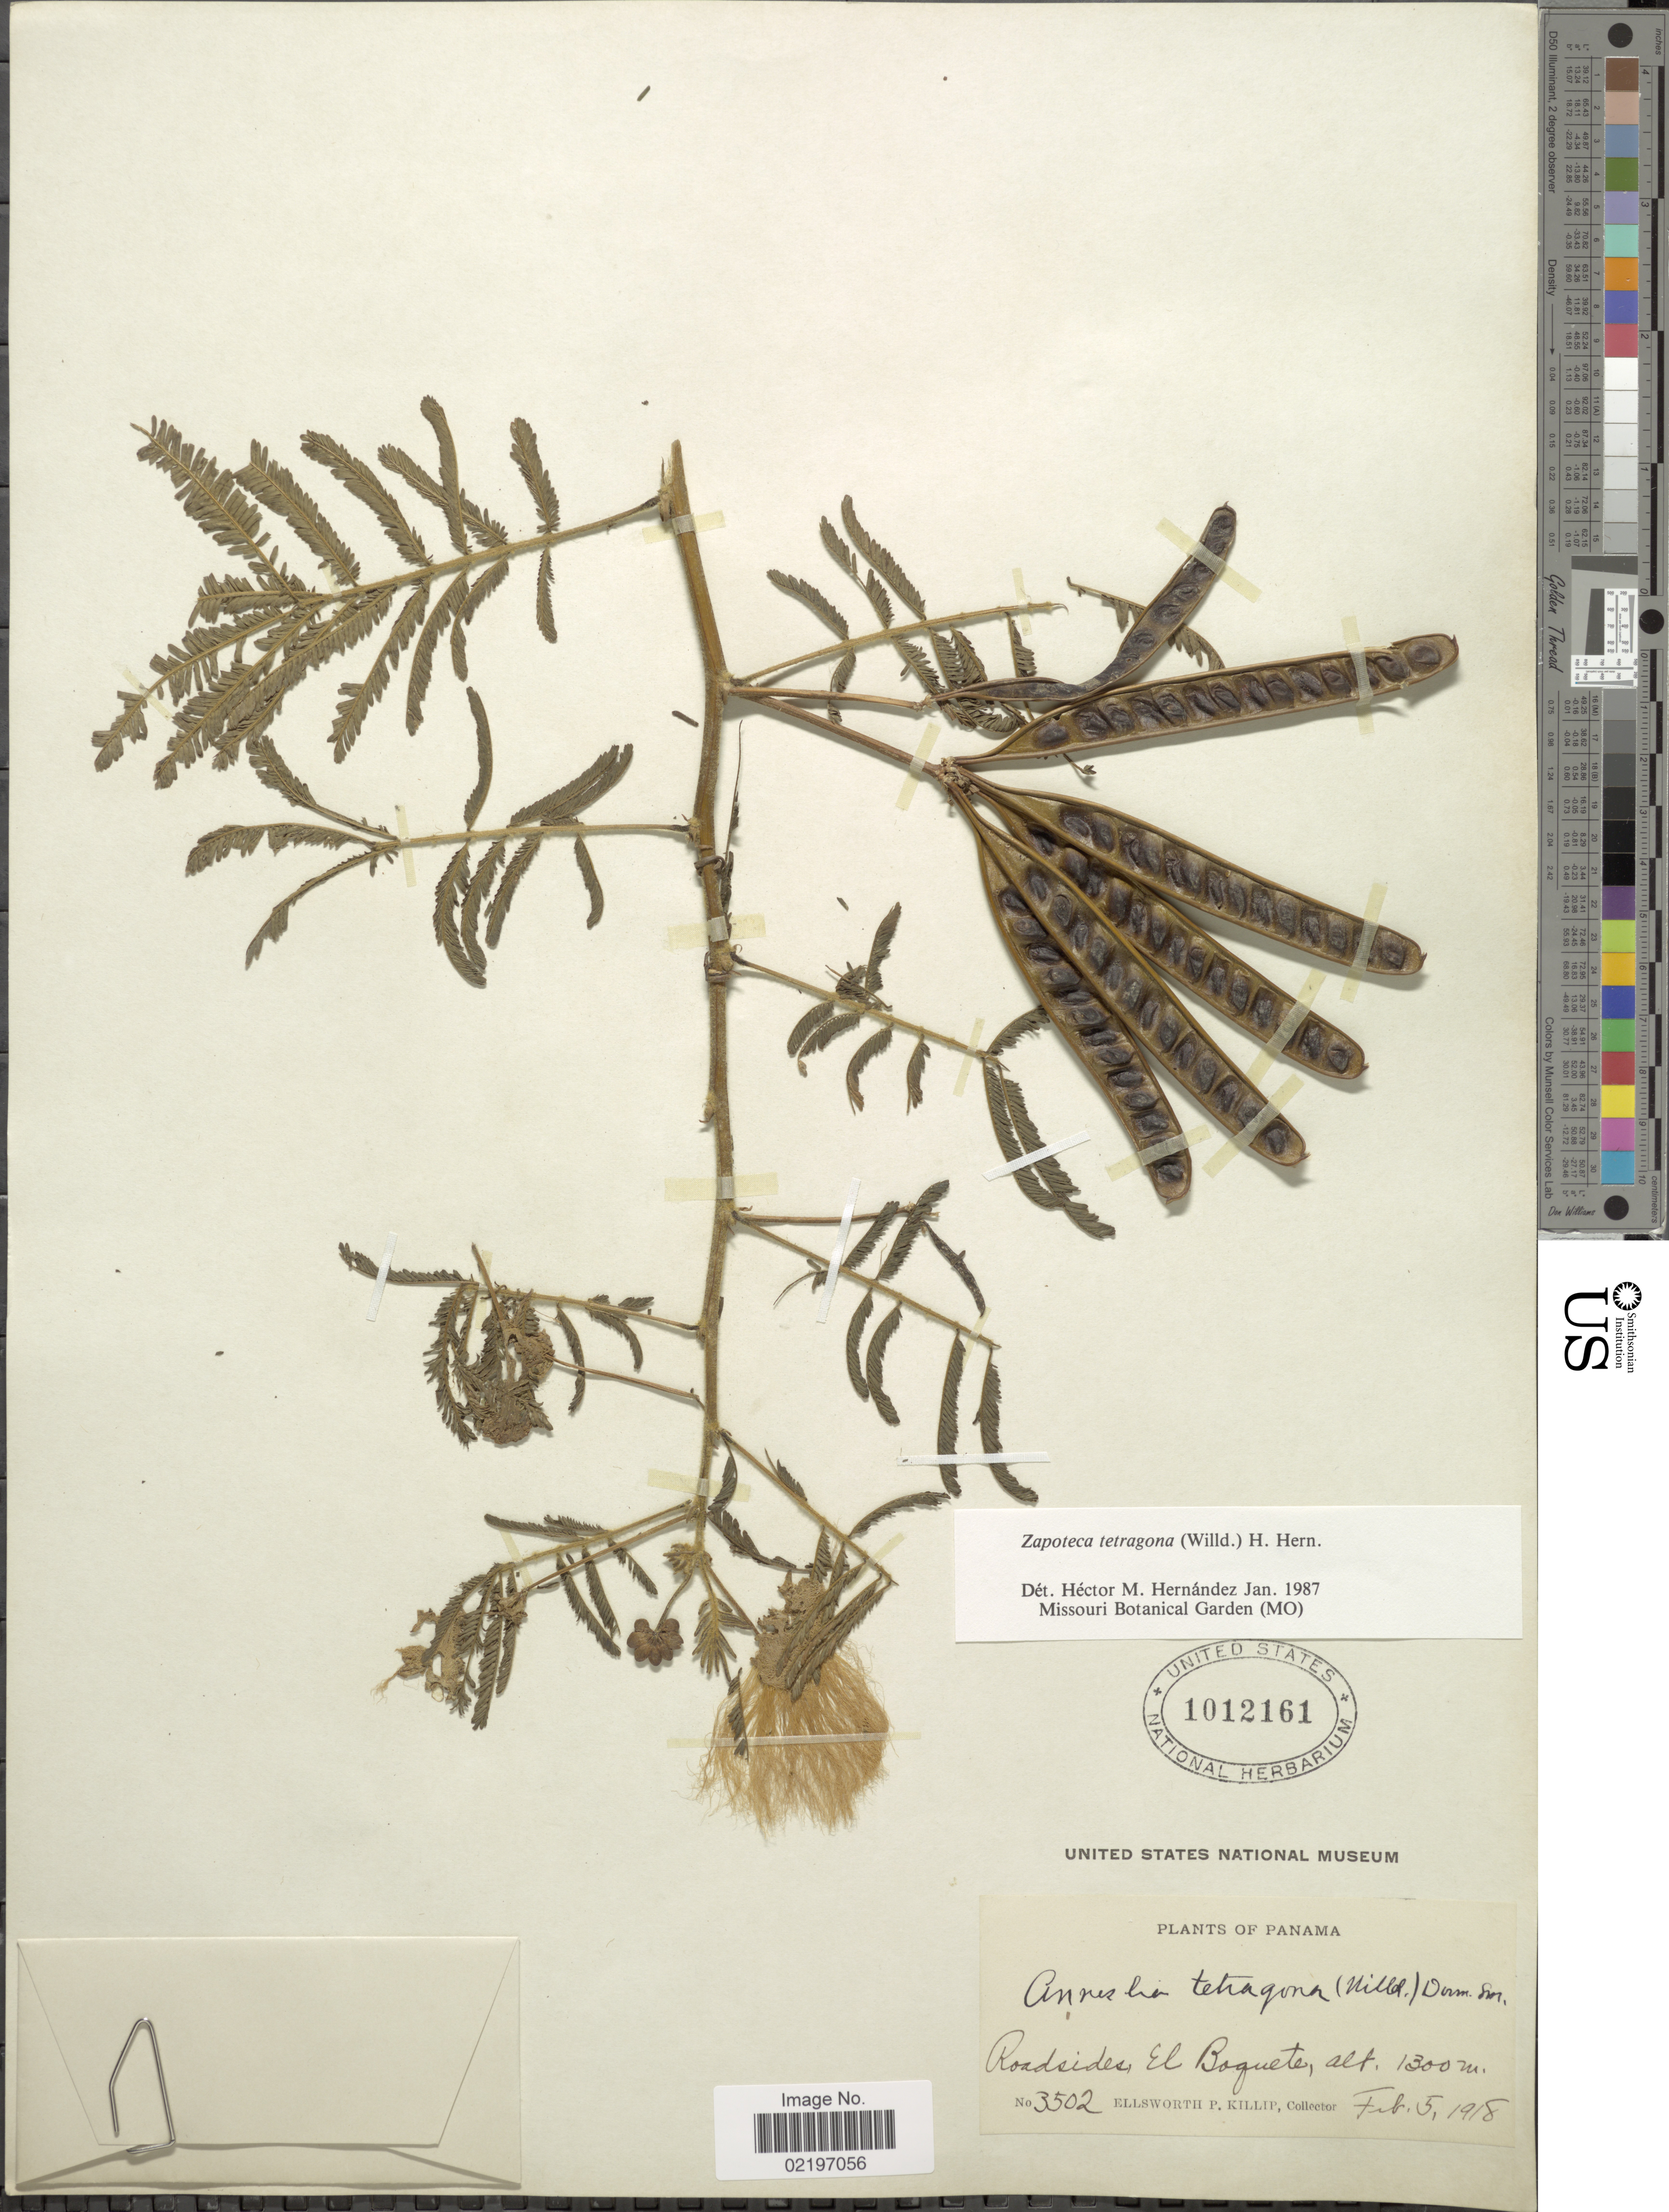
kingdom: Plantae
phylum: Tracheophyta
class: Magnoliopsida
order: Fabales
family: Fabaceae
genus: Zapoteca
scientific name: Zapoteca tetragona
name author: (Willd.) H.M. Hern.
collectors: E. P. Killip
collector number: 3502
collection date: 1918-02-05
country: Panama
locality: El Boquete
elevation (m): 1300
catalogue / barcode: US 1012161